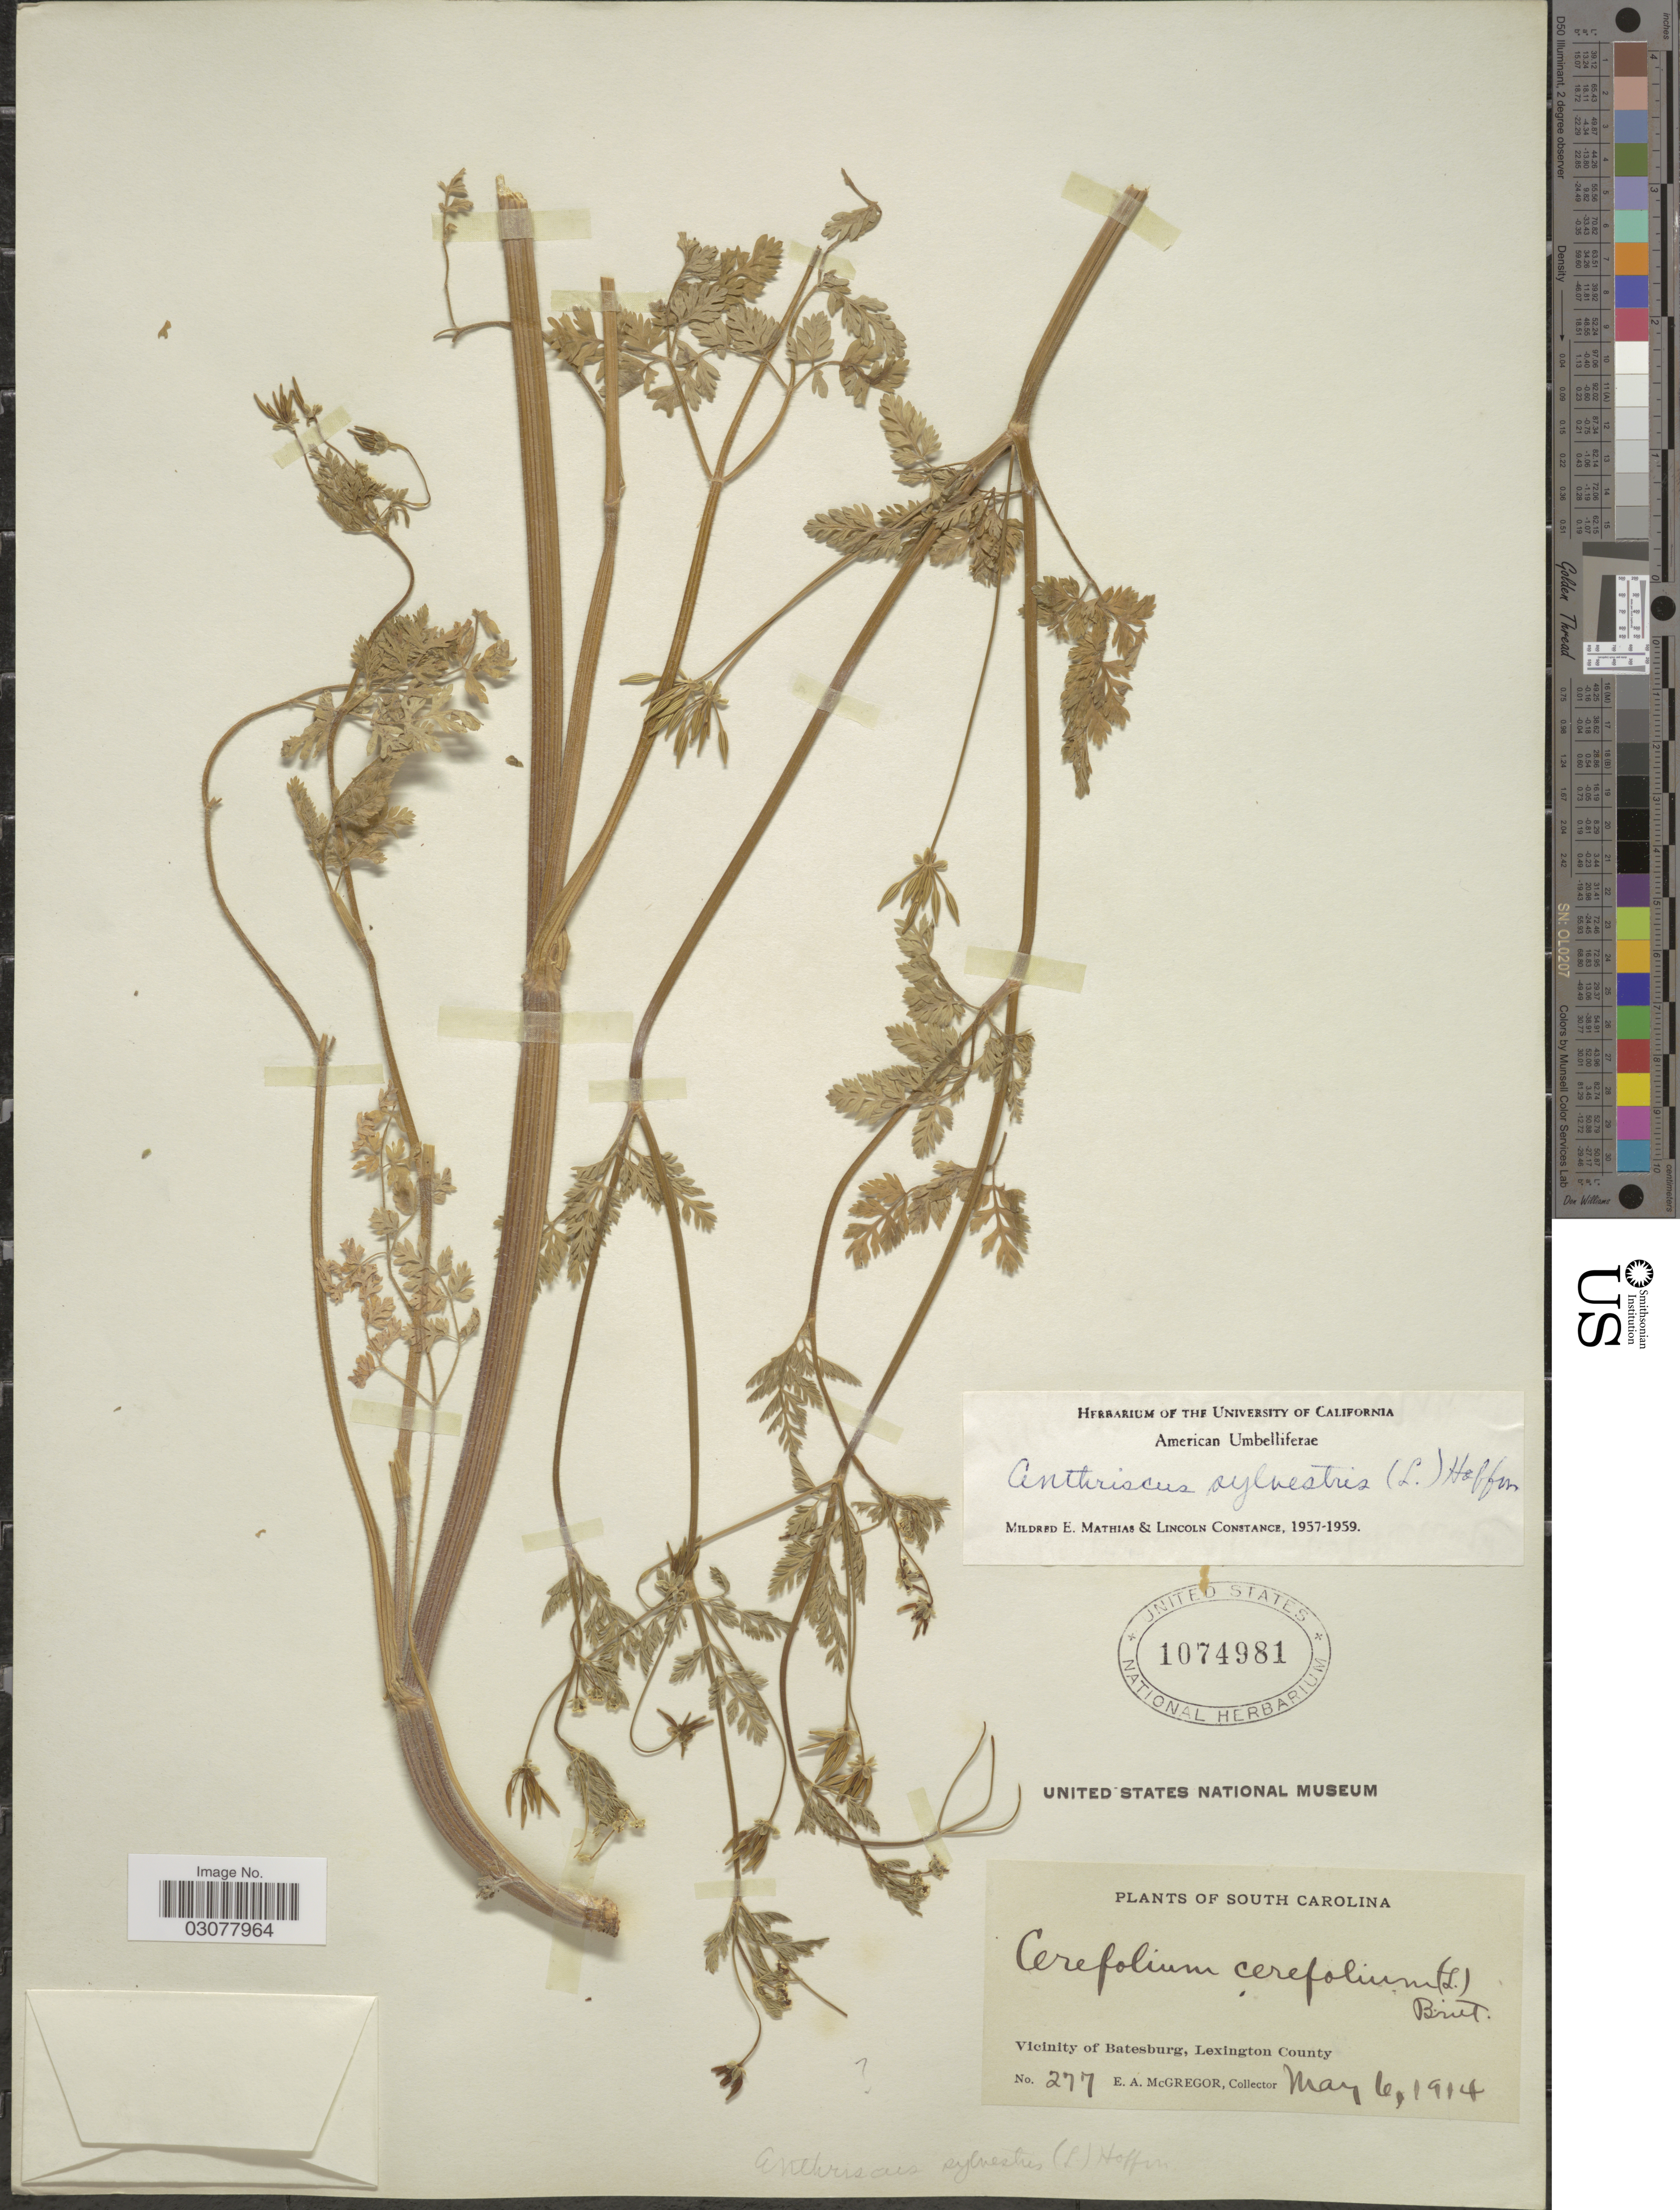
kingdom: Plantae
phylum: Tracheophyta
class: Magnoliopsida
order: Apiales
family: Apiaceae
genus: Anthriscus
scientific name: Anthriscus sylvestris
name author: (L.) Hoffm.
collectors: E. A. McGregor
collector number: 277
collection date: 1914-05-06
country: United States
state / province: South Carolina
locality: Vicinity of Batesburg, Lexington County.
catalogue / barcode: US 1074981